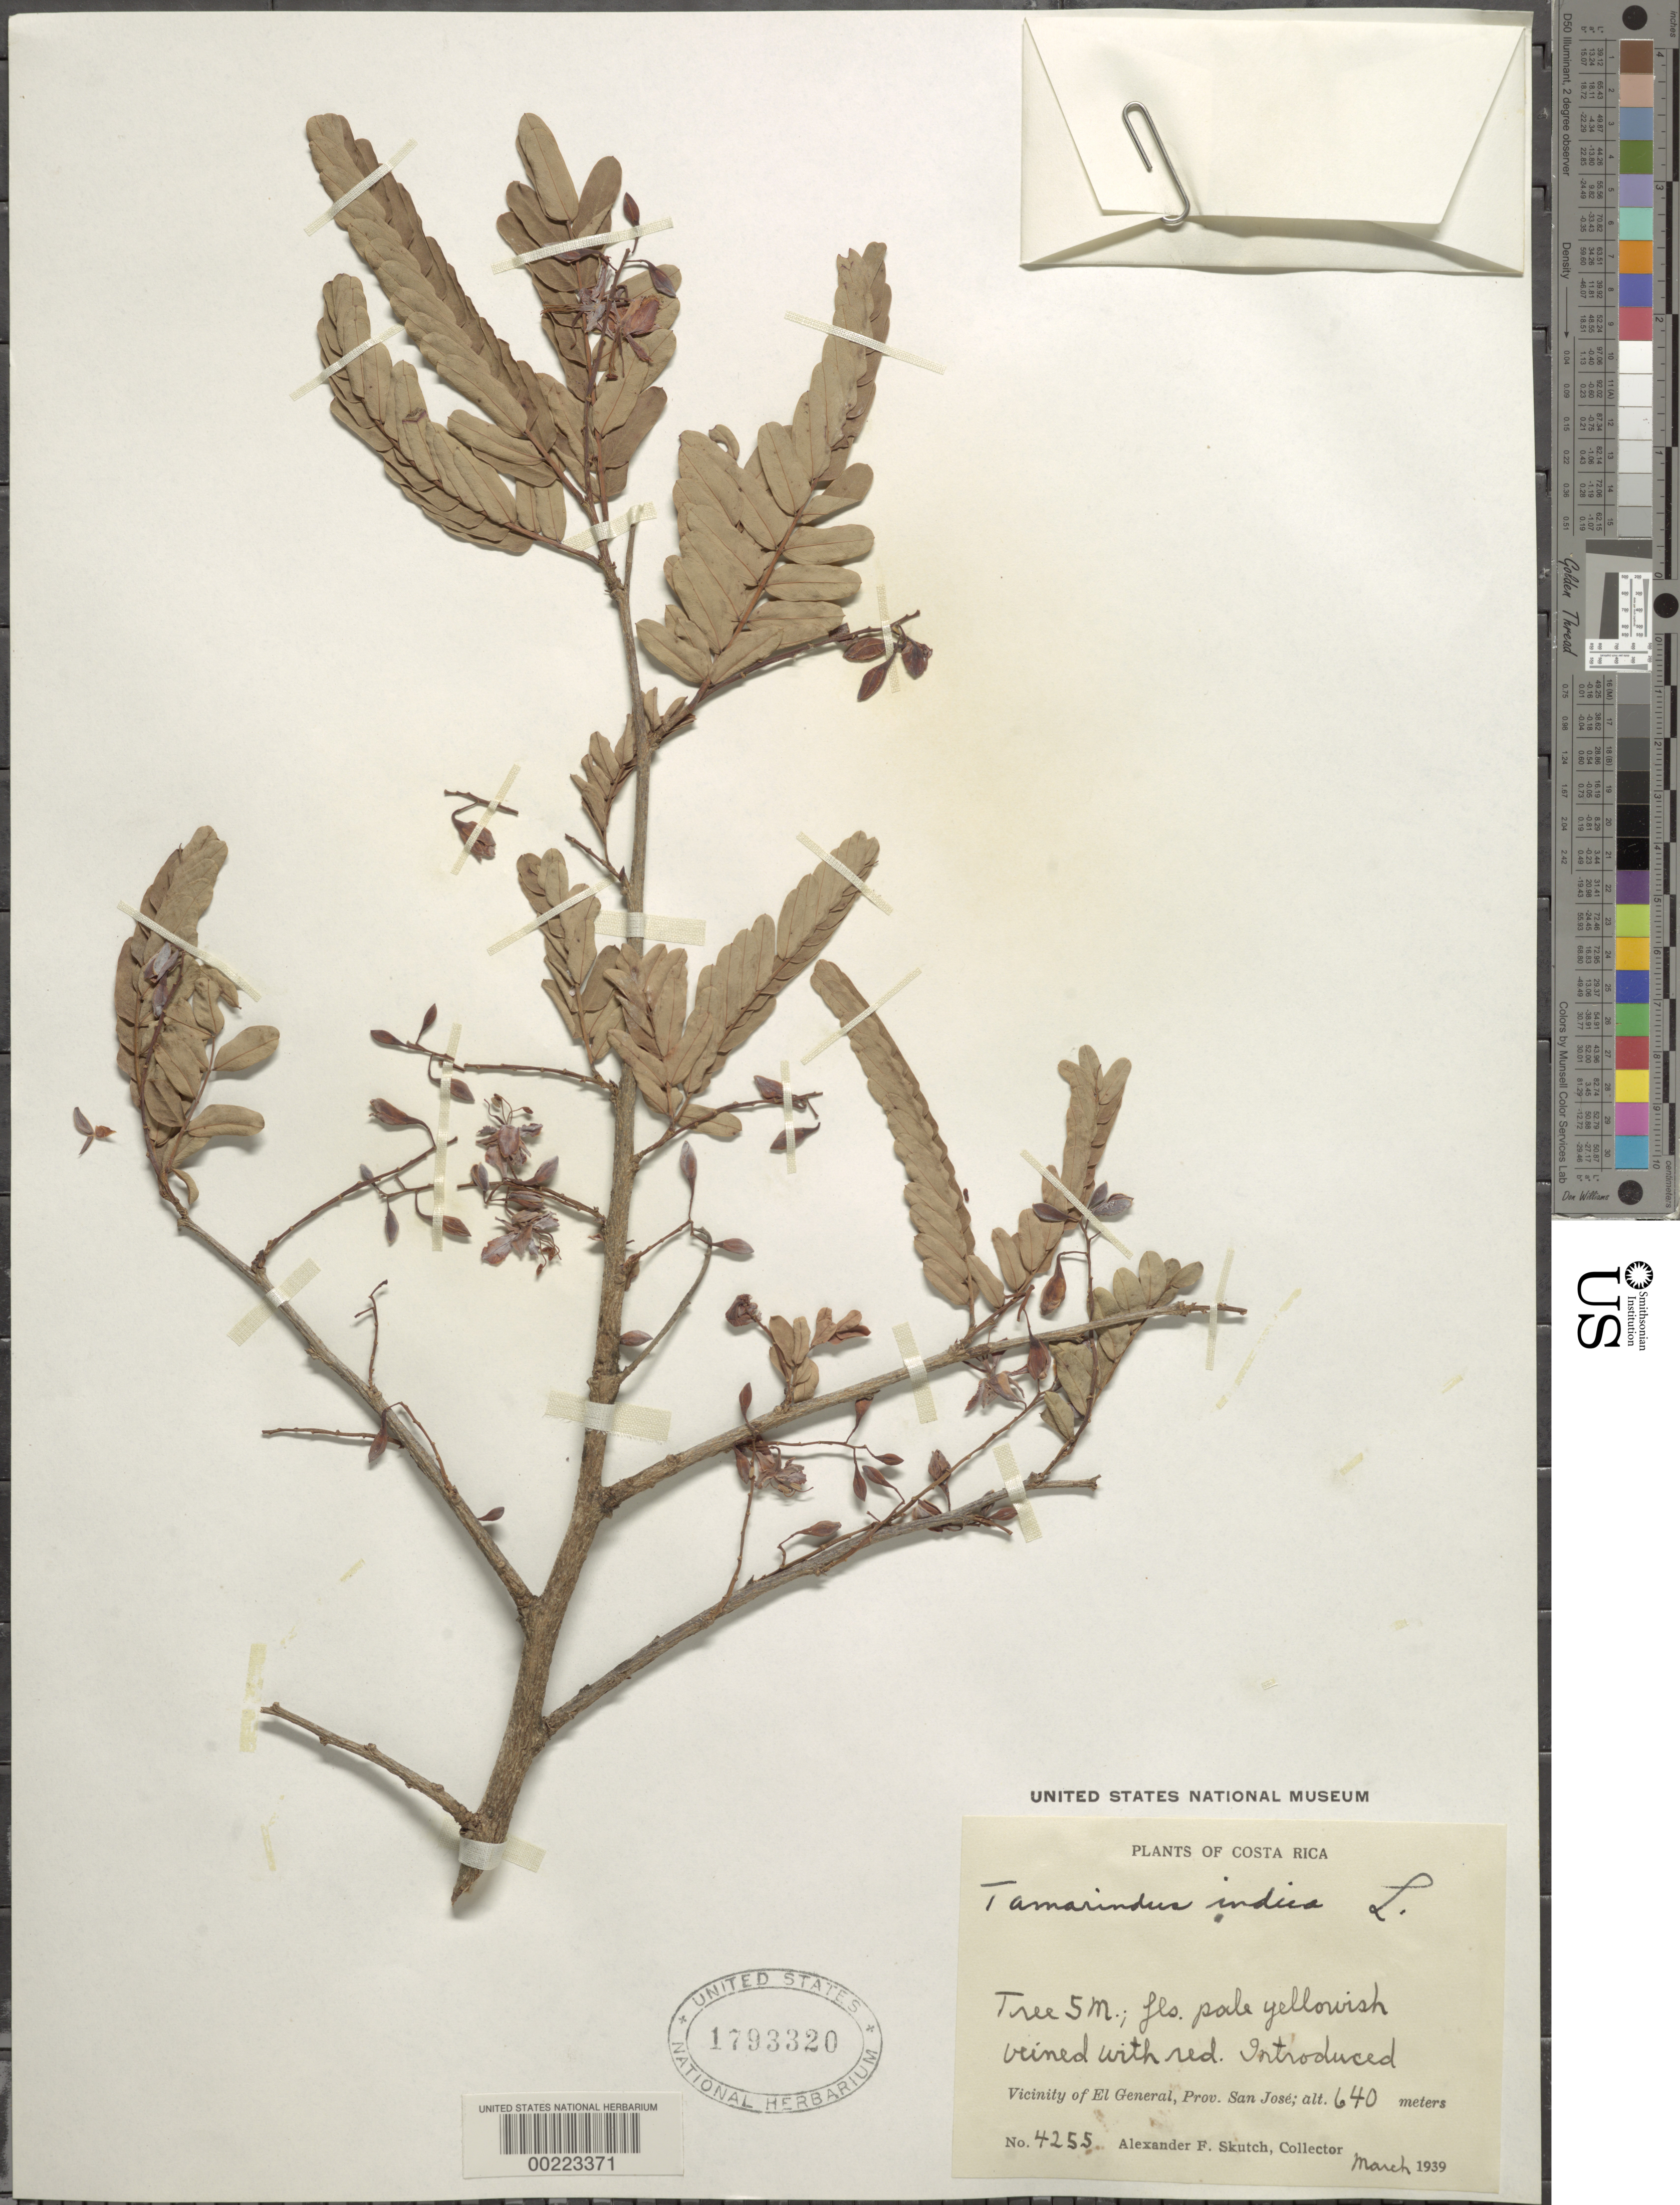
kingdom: Plantae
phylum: Tracheophyta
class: Magnoliopsida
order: Fabales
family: Fabaceae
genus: Tamarindus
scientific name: Tamarindus indica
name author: L.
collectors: A. F. Skutch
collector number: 4255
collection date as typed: Mar 1959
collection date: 1959-03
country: Costa Rica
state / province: San José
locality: Vicinity of el general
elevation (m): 640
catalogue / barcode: US 1793320